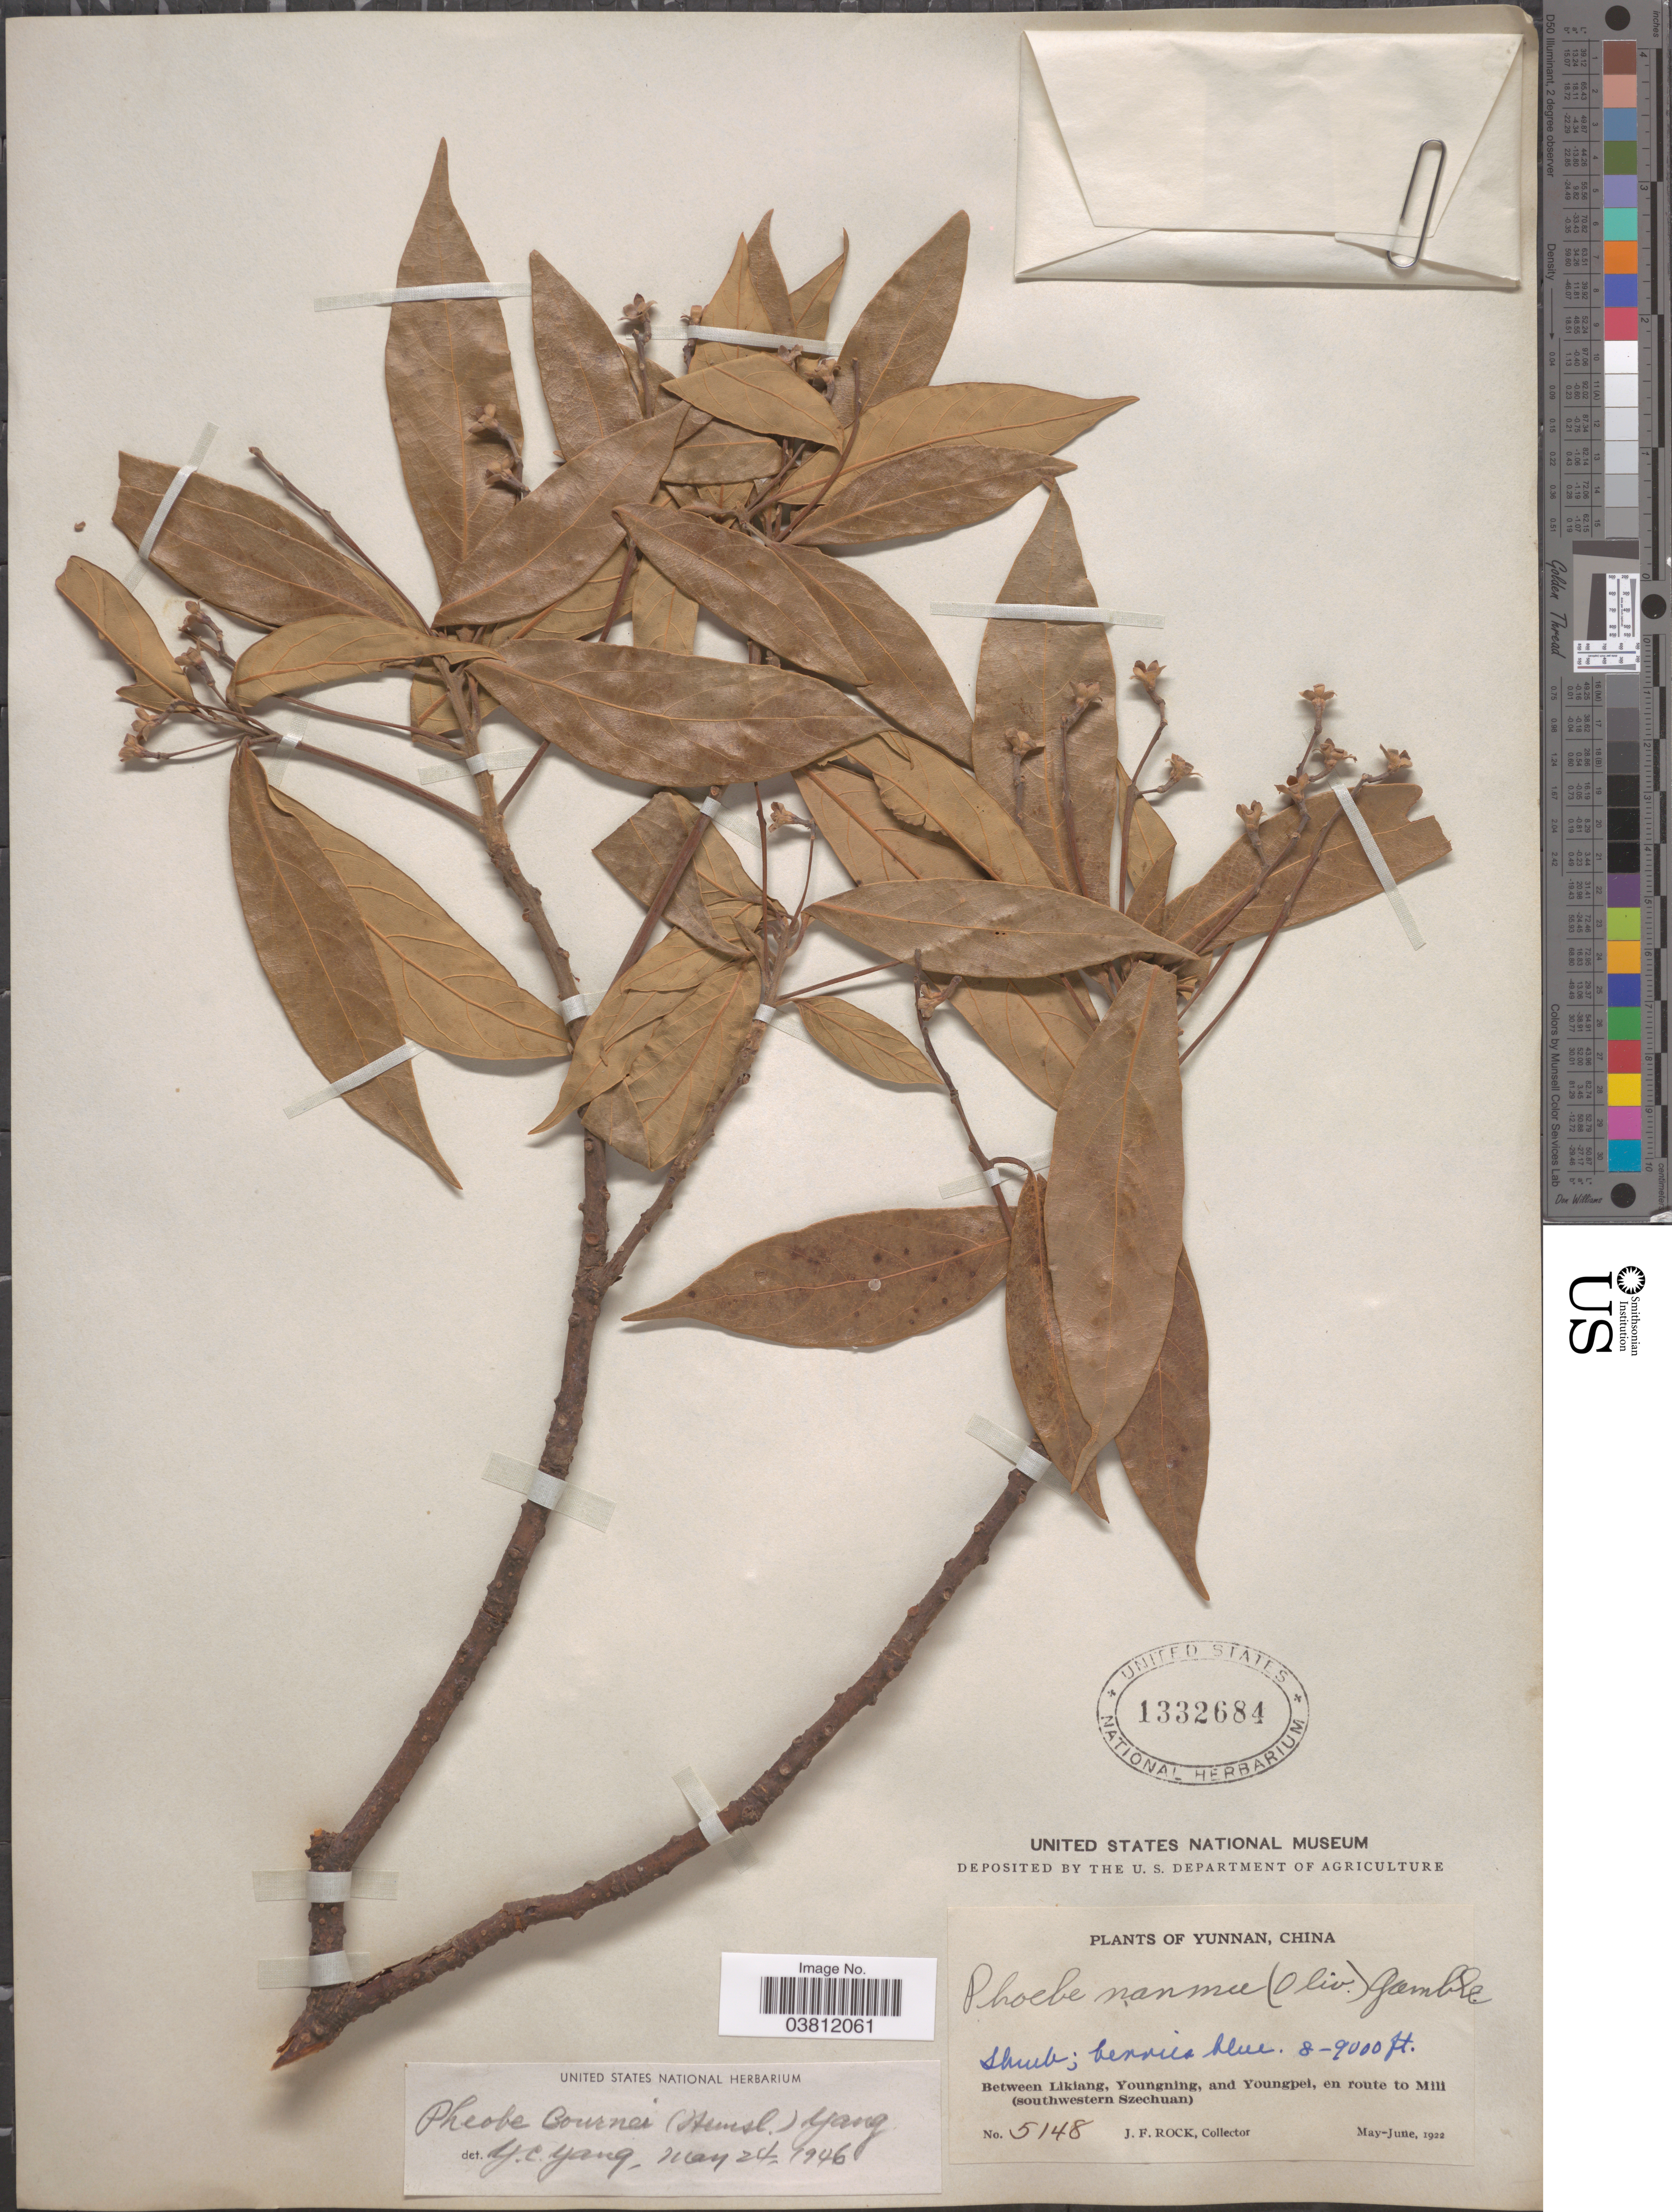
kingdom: Plantae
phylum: Tracheophyta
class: Magnoliopsida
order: Laurales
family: Lauraceae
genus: Phoebe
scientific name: Phoebe bournei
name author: (Hemsl.) Y.C. Yang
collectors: J. Rock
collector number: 5148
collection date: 1922-05/1992-06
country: China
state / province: Yunnan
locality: Between Likiang, Youngning, and Youngpei, en route to Mili (southwestern Szechuan).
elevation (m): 2438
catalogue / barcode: US 1332684